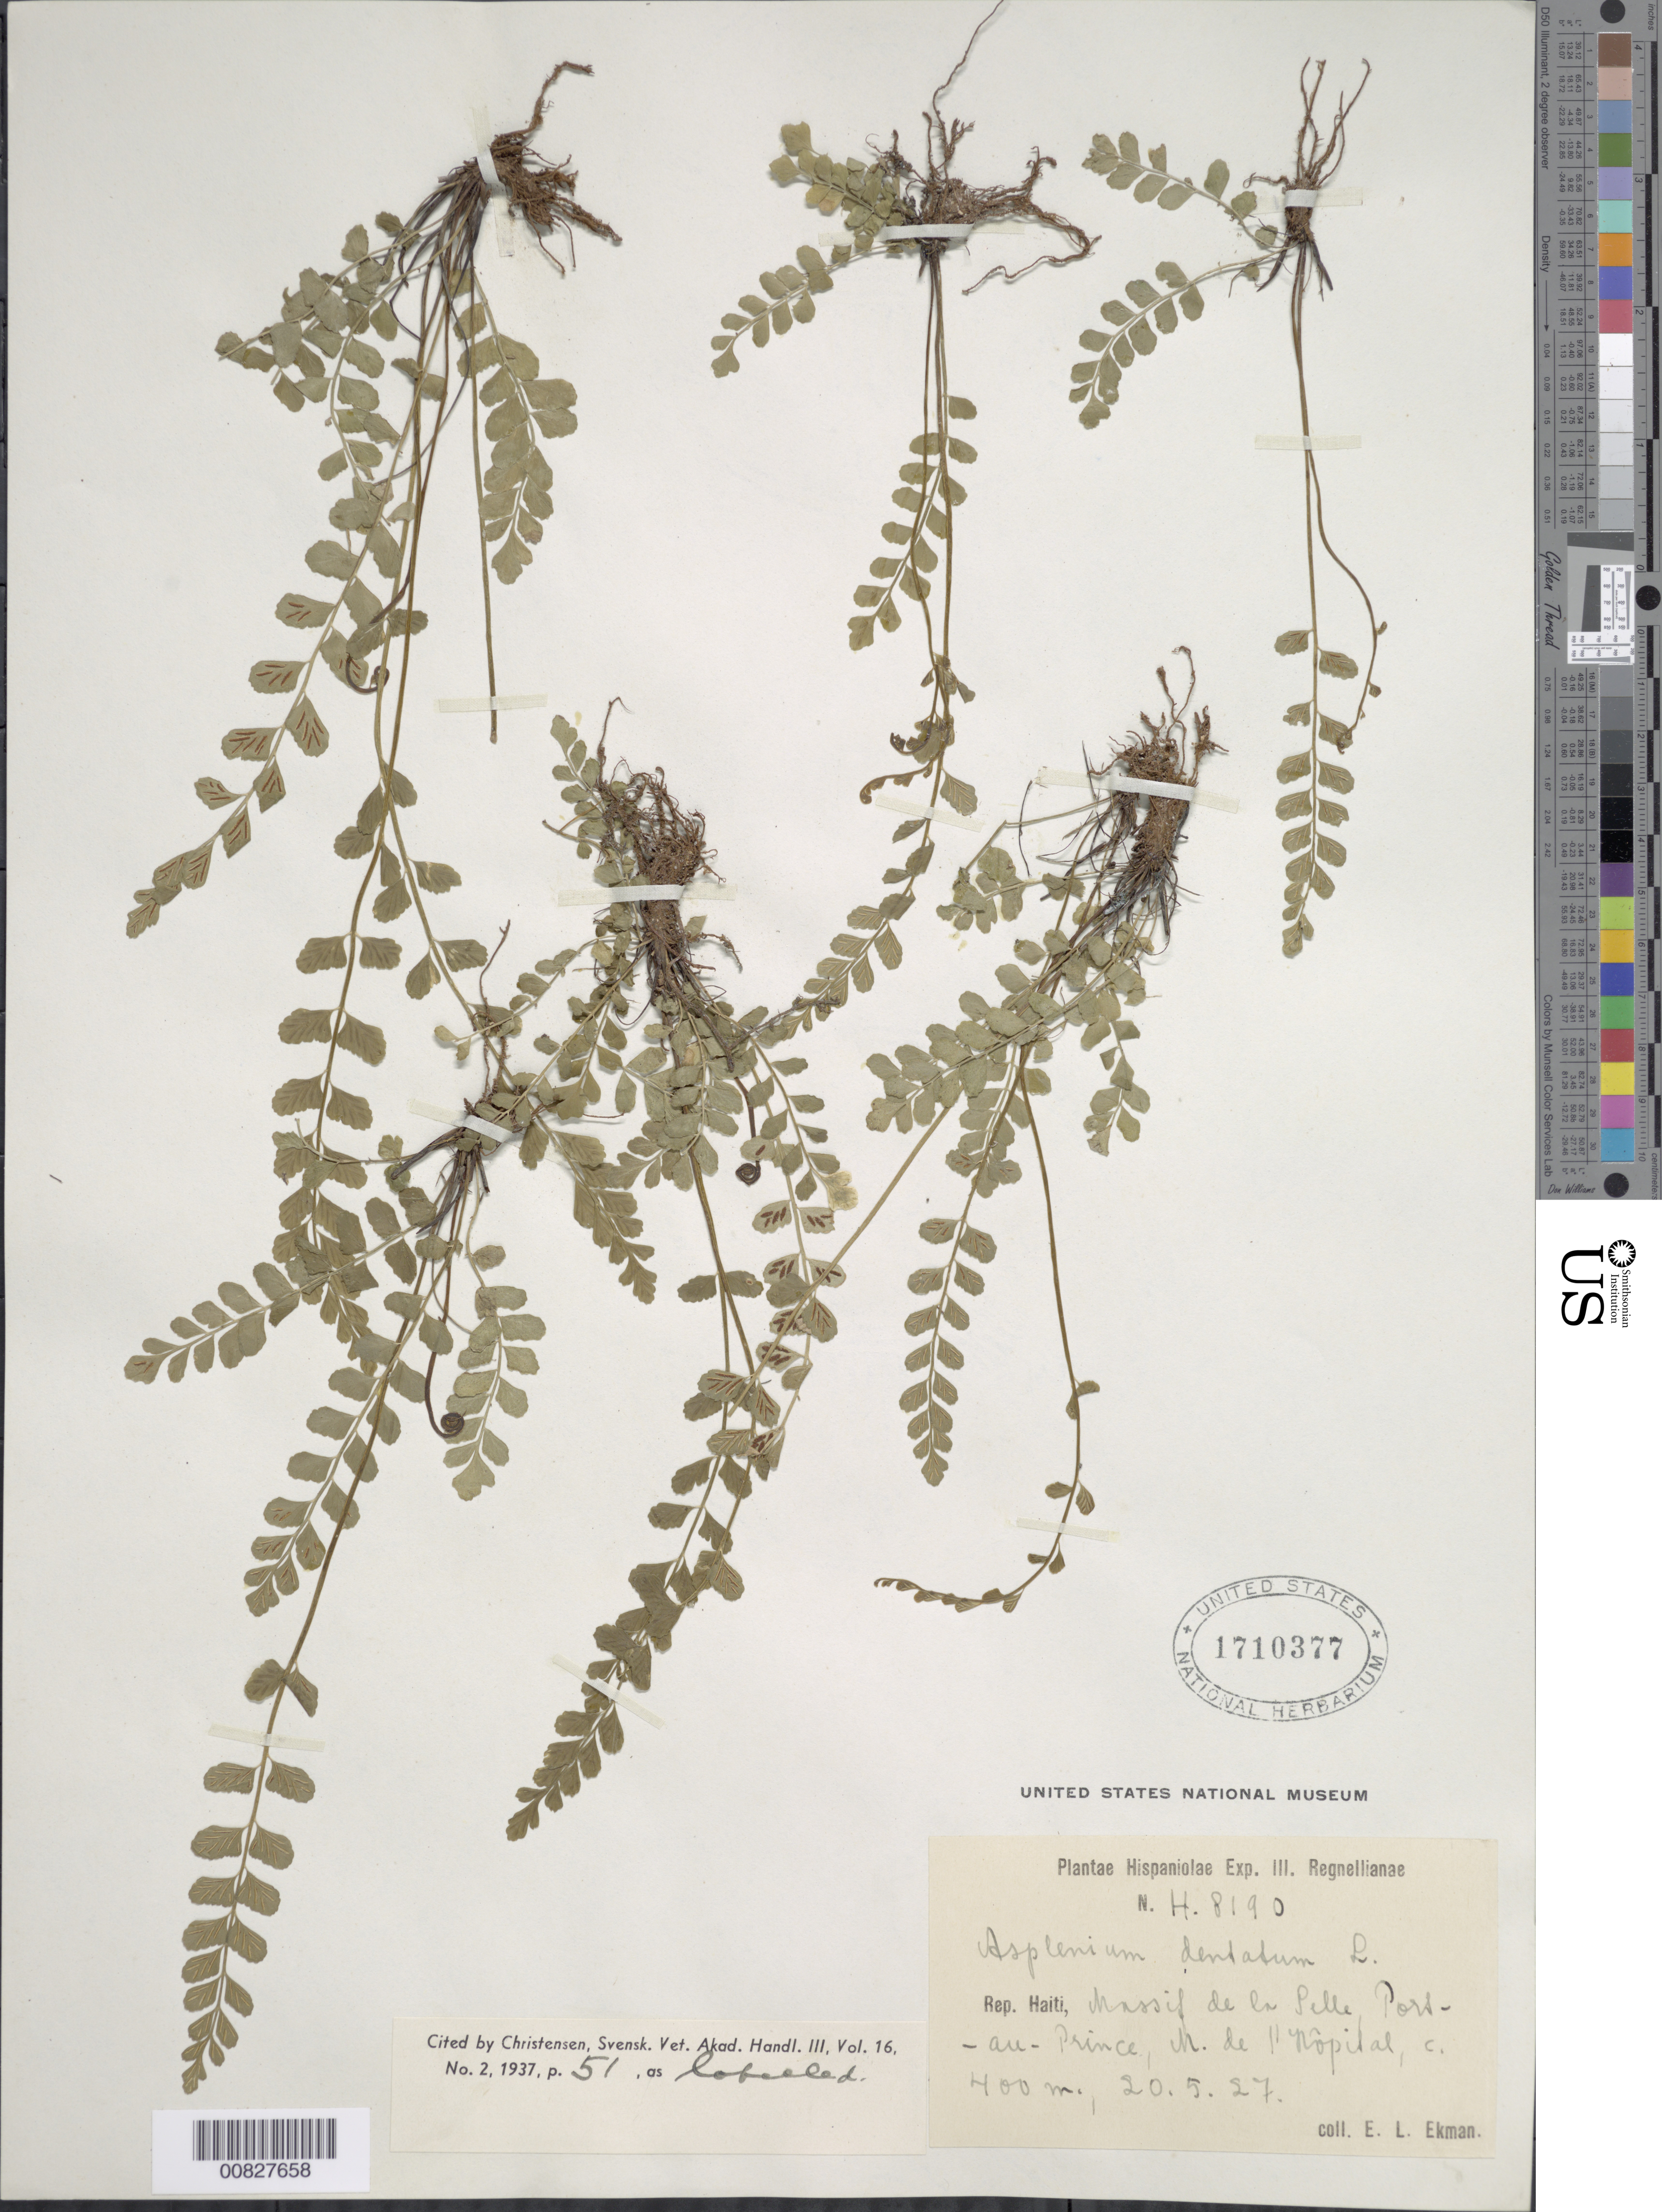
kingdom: Plantae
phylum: Tracheophyta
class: Polypodiopsida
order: Polypodiales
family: Aspleniaceae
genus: Asplenium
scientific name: Asplenium trichomanes-dentatum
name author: L.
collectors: E. L. Ekman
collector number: H 8190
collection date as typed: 20 May 1927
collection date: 1927-05-20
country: Haiti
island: Hispaniola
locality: Massif de la Selle, Port au Prince, M. de l'Hopital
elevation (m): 400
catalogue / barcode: US 1710377